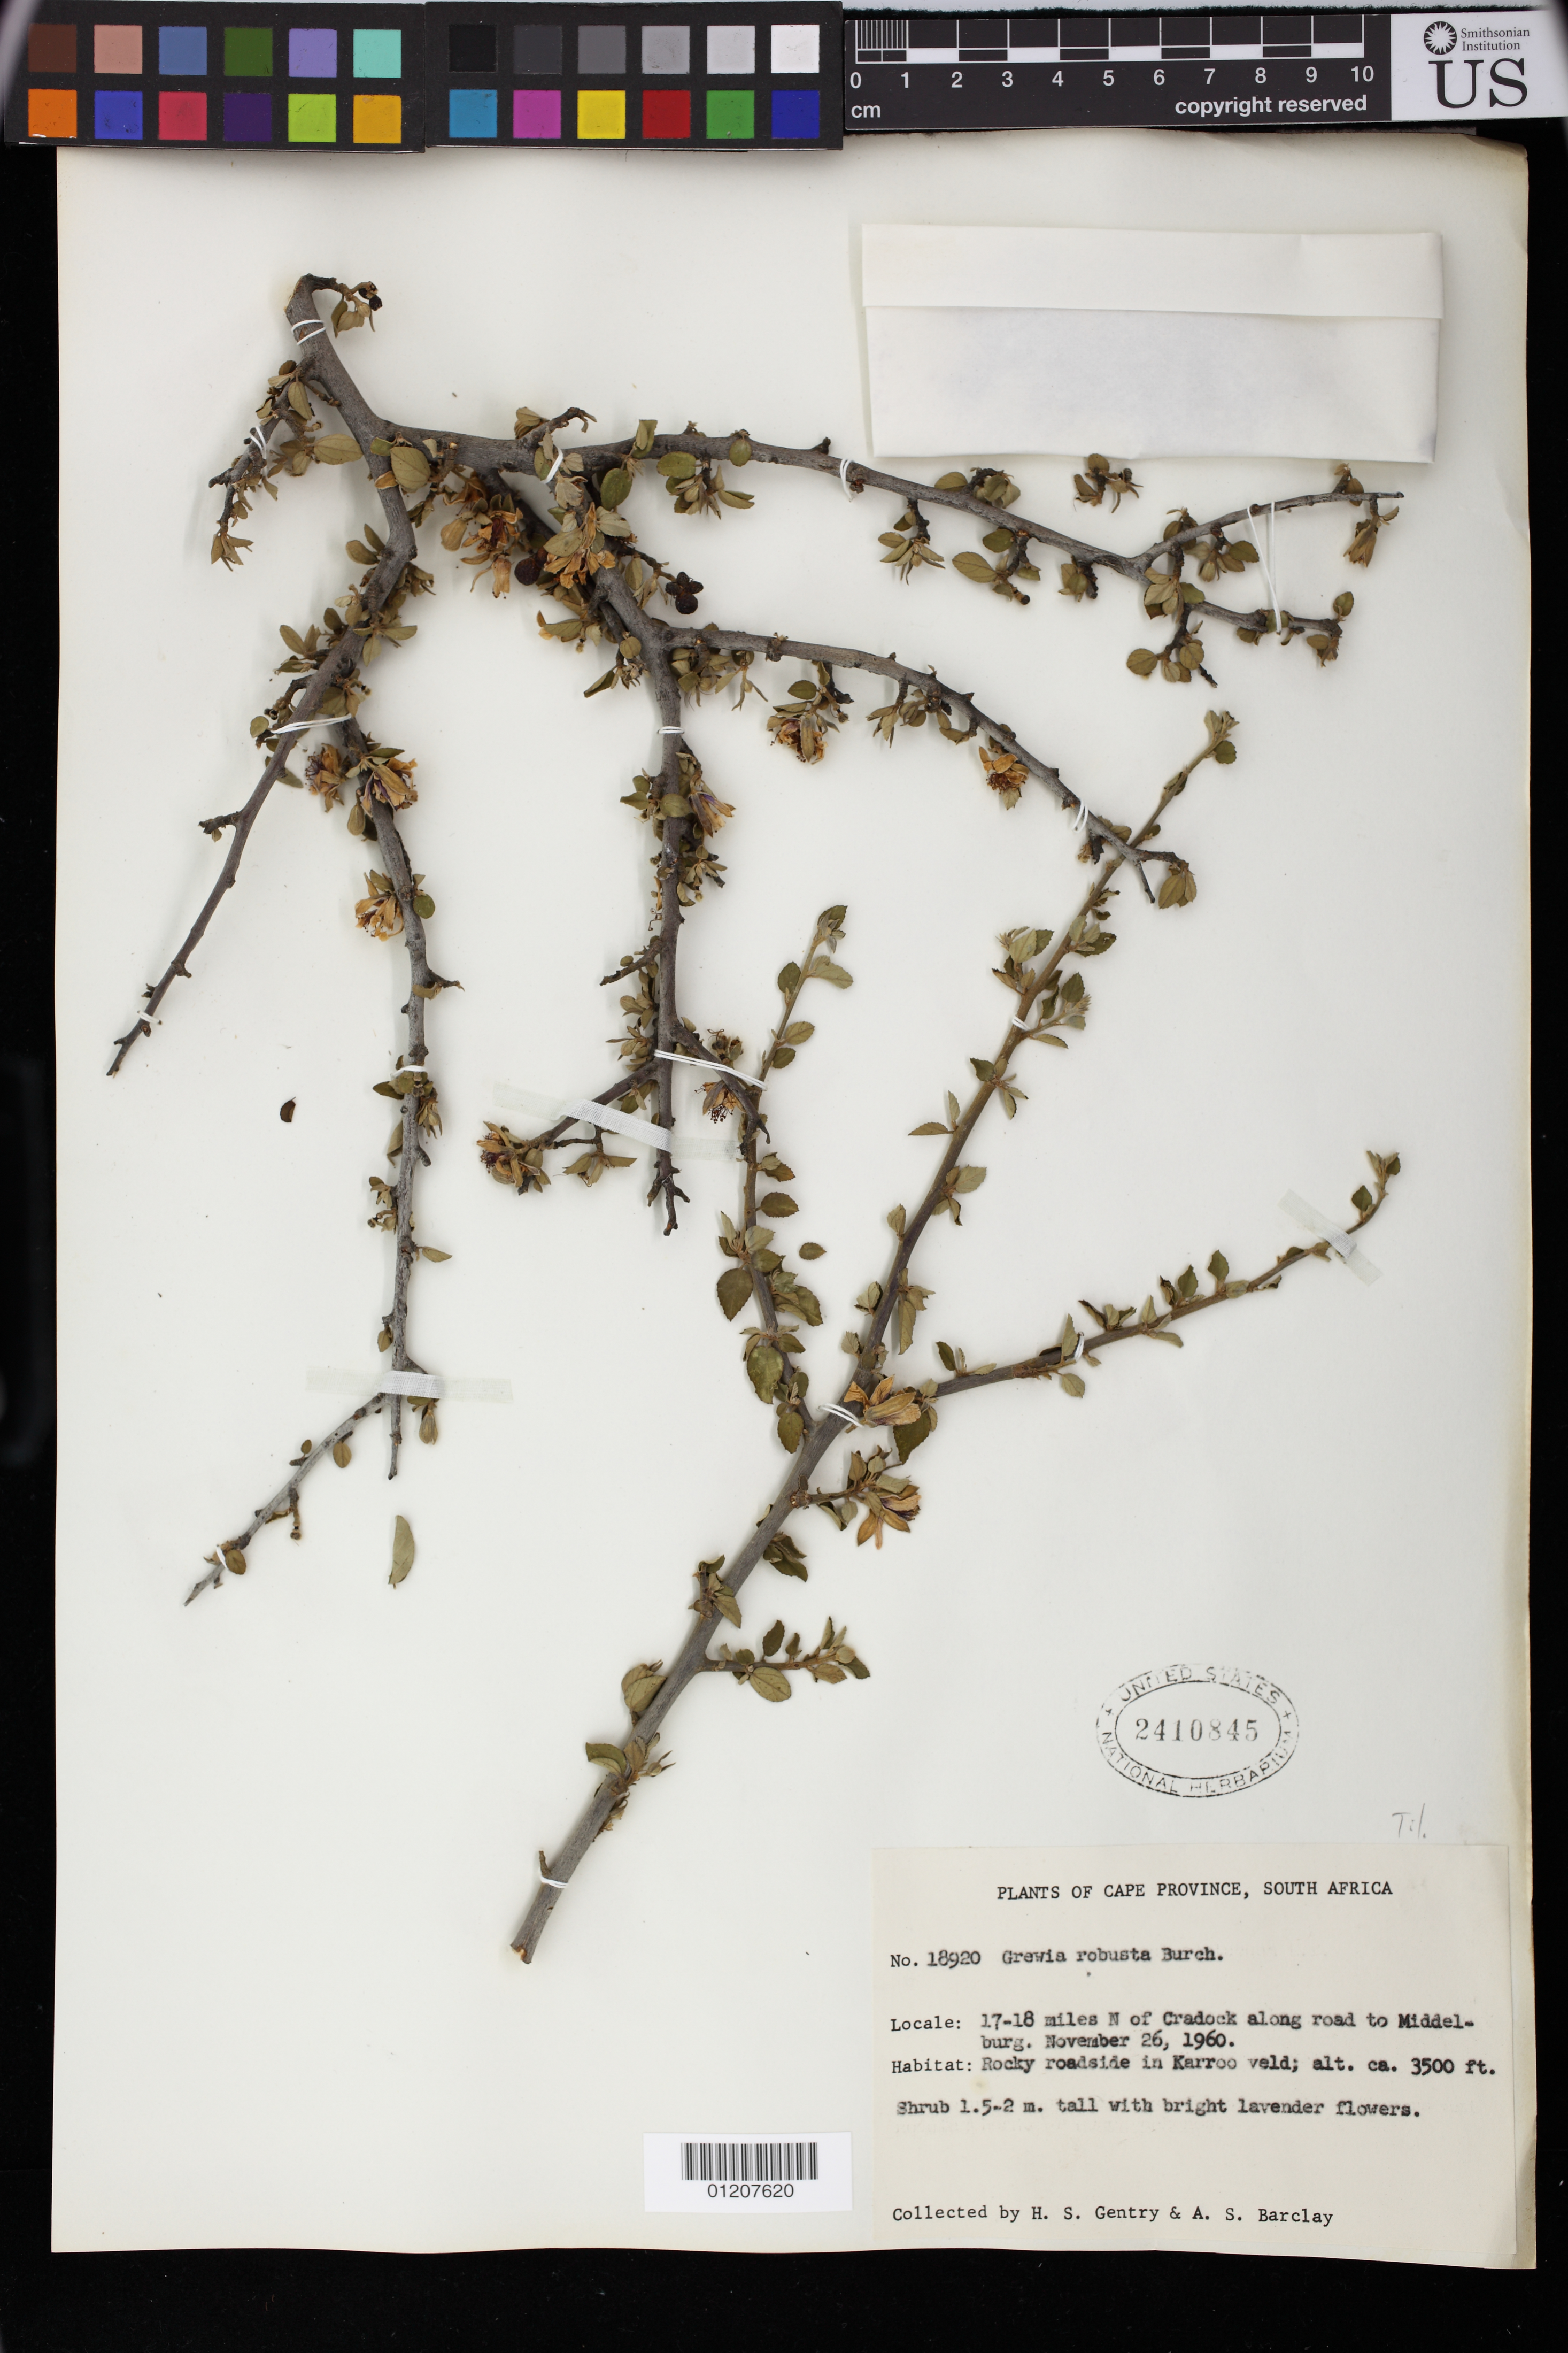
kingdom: Plantae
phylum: Tracheophyta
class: Magnoliopsida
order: Malvales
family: Malvaceae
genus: Grewia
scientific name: Grewia robusta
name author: Burch.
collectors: H. S. Gentry & A. S. Barclay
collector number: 18920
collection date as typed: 26 Nov 1960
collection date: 1960-11-26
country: South Africa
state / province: Eastern Cape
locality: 17-18 miles N of Cradock along road to Middelburg. Rocky roadside in Karroo veld.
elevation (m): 1067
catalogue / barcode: US 2410845